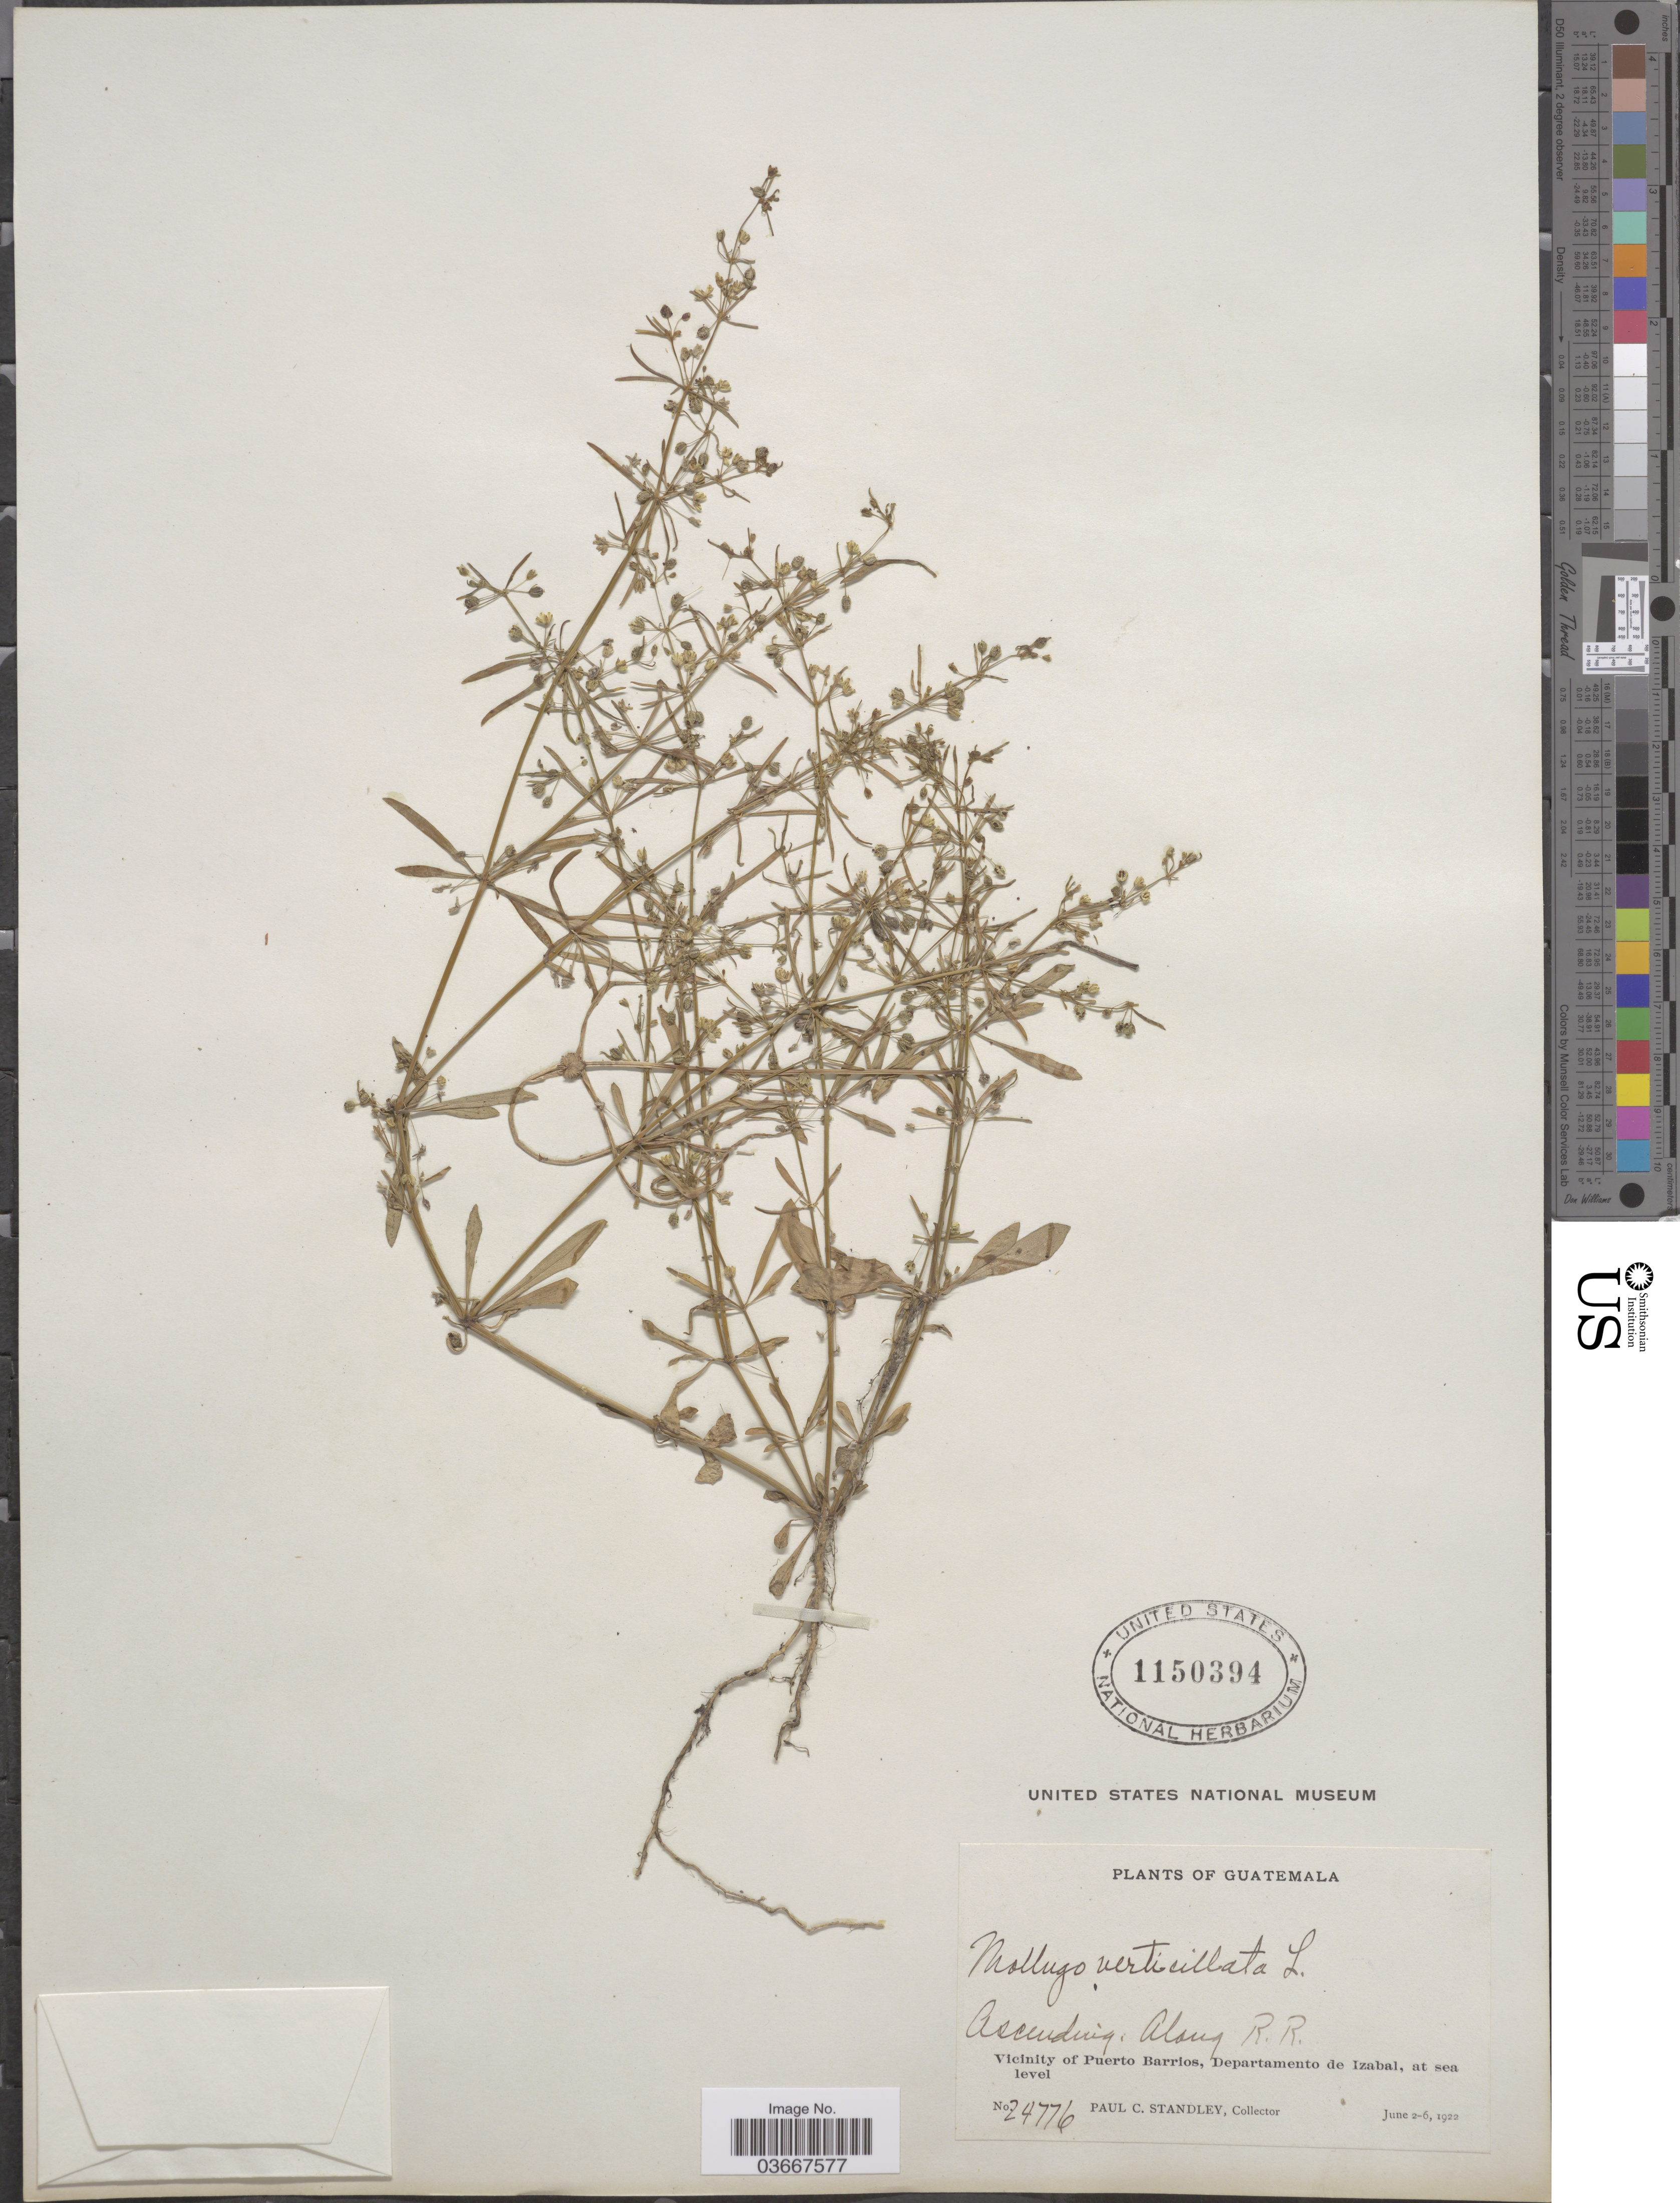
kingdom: Plantae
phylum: Tracheophyta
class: Magnoliopsida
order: Caryophyllales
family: Molluginaceae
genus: Mollugo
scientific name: Mollugo verticillata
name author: L.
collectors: P. C. Standley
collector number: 24776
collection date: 1922-06-02/1922-06-06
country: Guatemala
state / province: Izabal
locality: Along R. R. Vicinity of Puerto Barrios, Departamento de Izabal.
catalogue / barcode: US 1150394